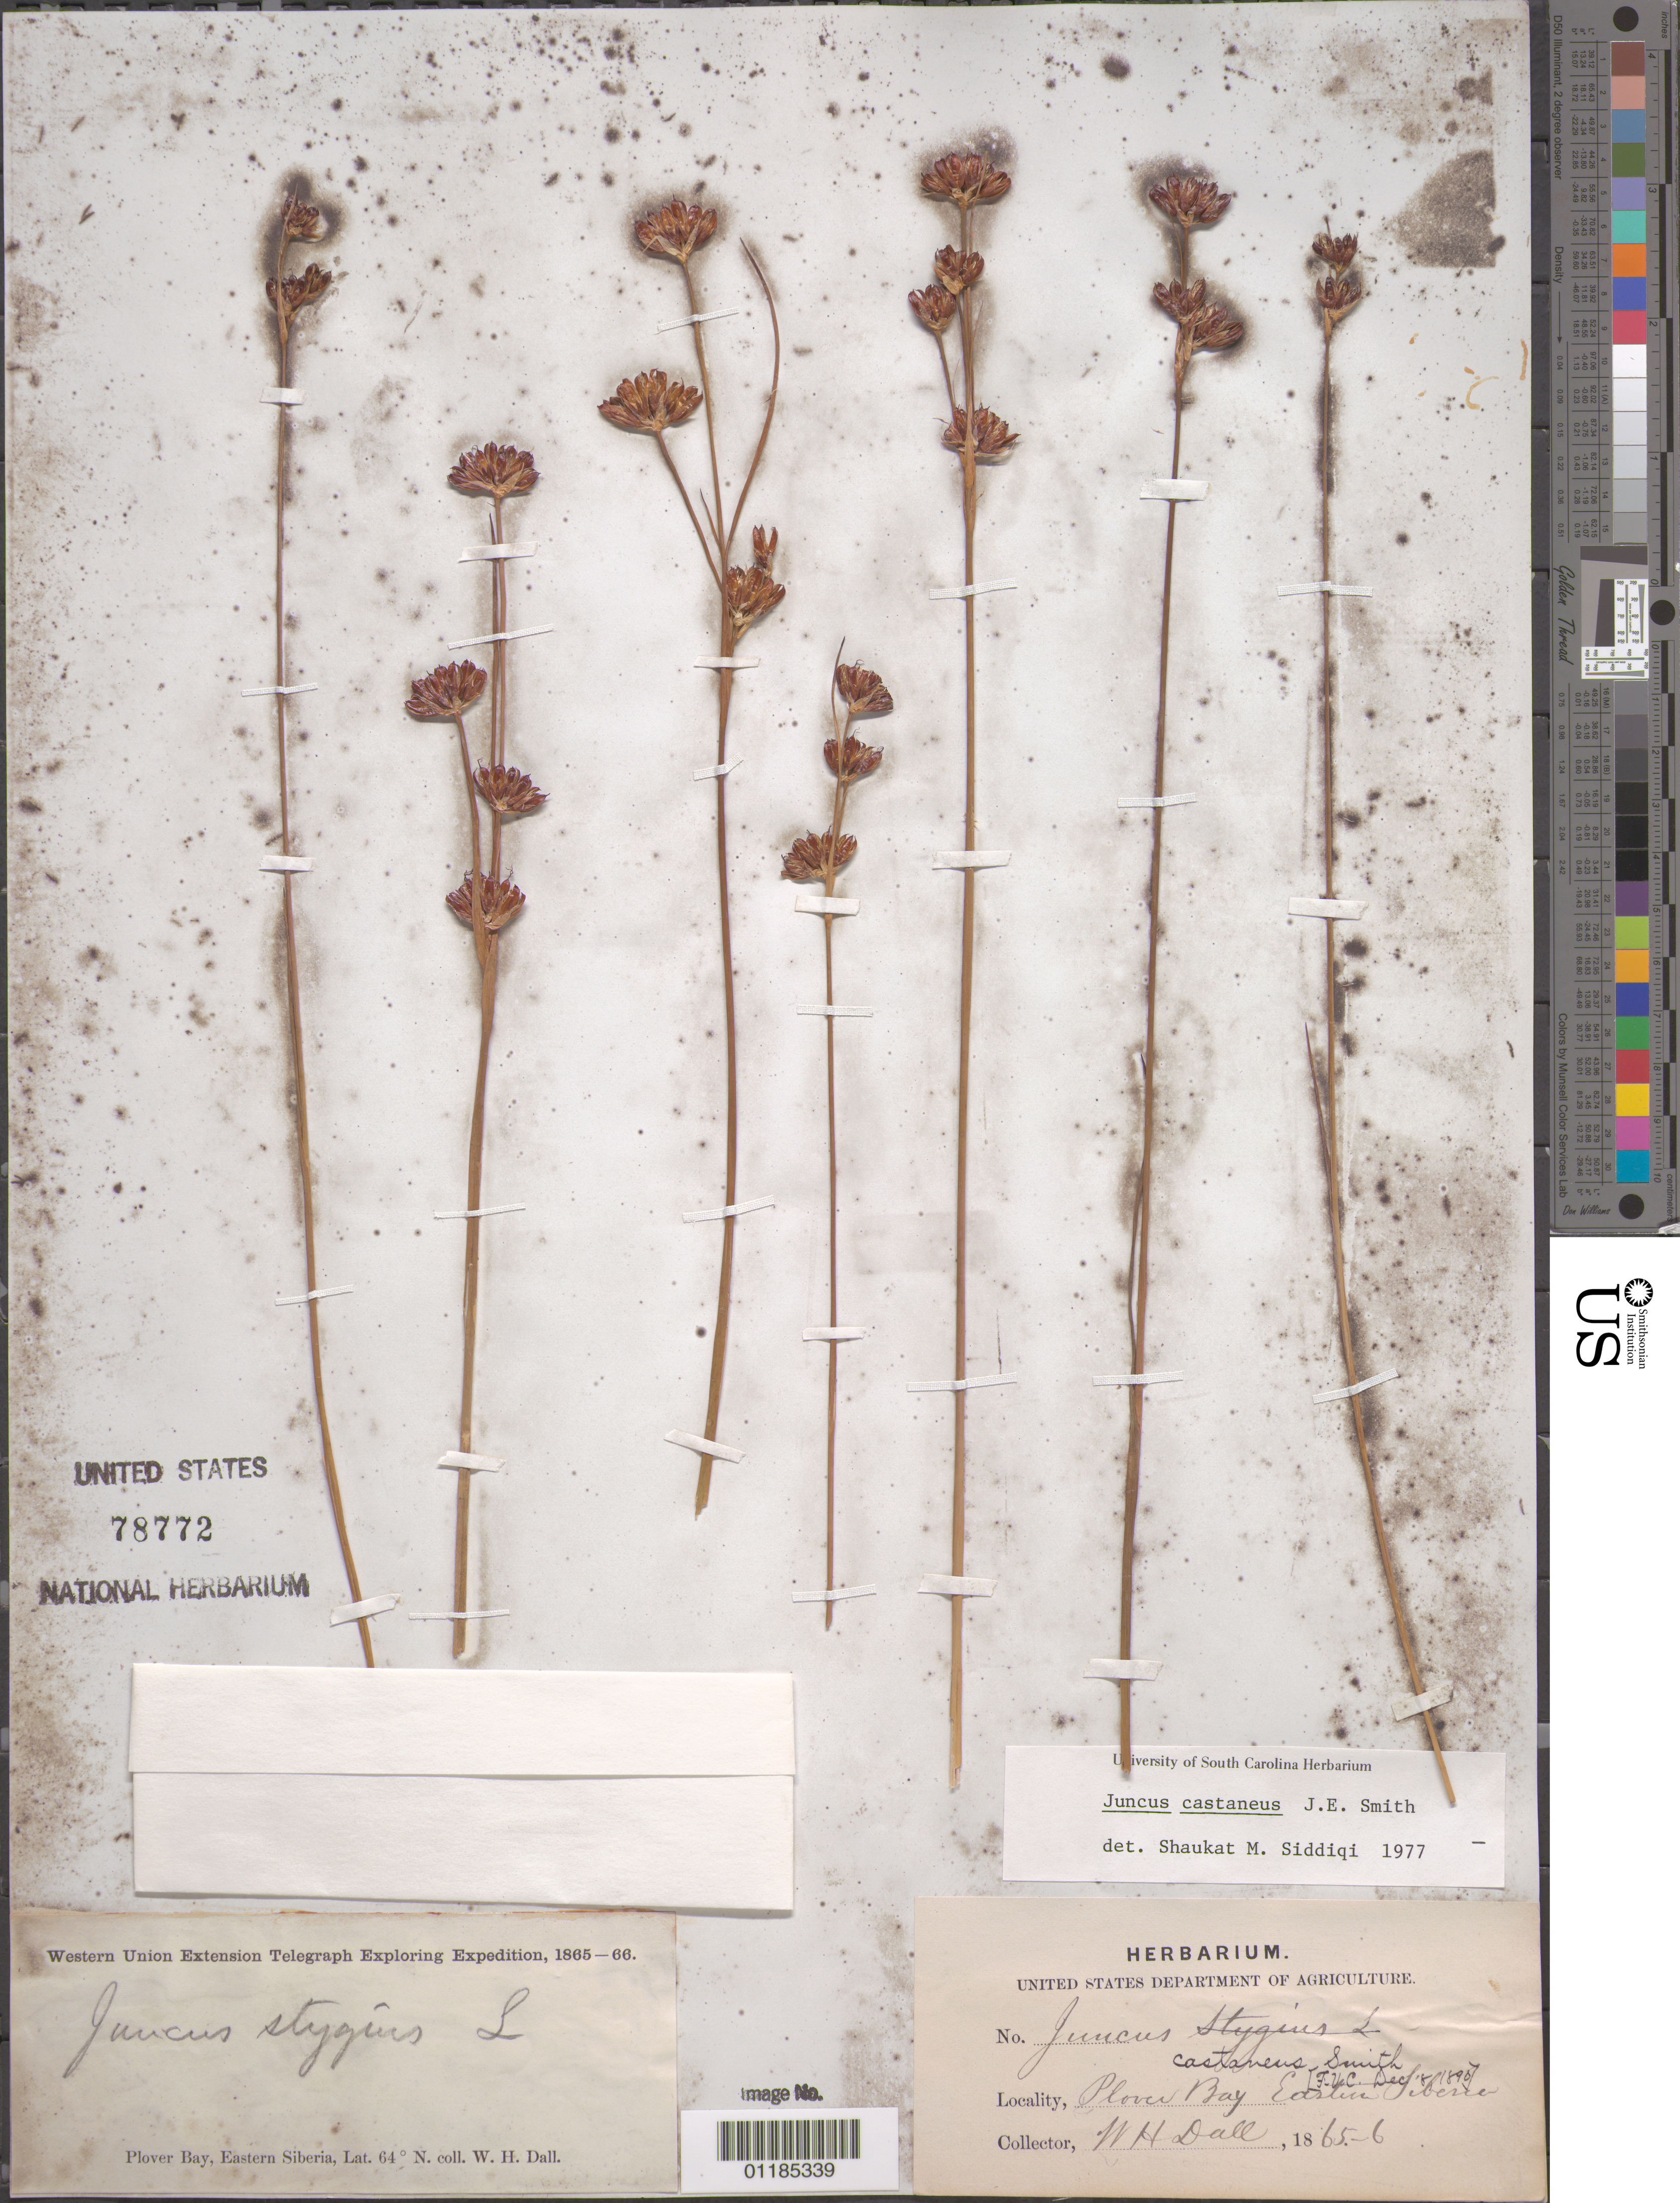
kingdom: Plantae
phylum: Tracheophyta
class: Liliopsida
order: Poales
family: Juncaceae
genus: Juncus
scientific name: Juncus castaneus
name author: Sm.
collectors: W. Dall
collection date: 1865/1866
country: Russian Federation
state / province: Chukotka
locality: Plover [Providence] Bay. Eastern siberia?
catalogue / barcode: US 78772